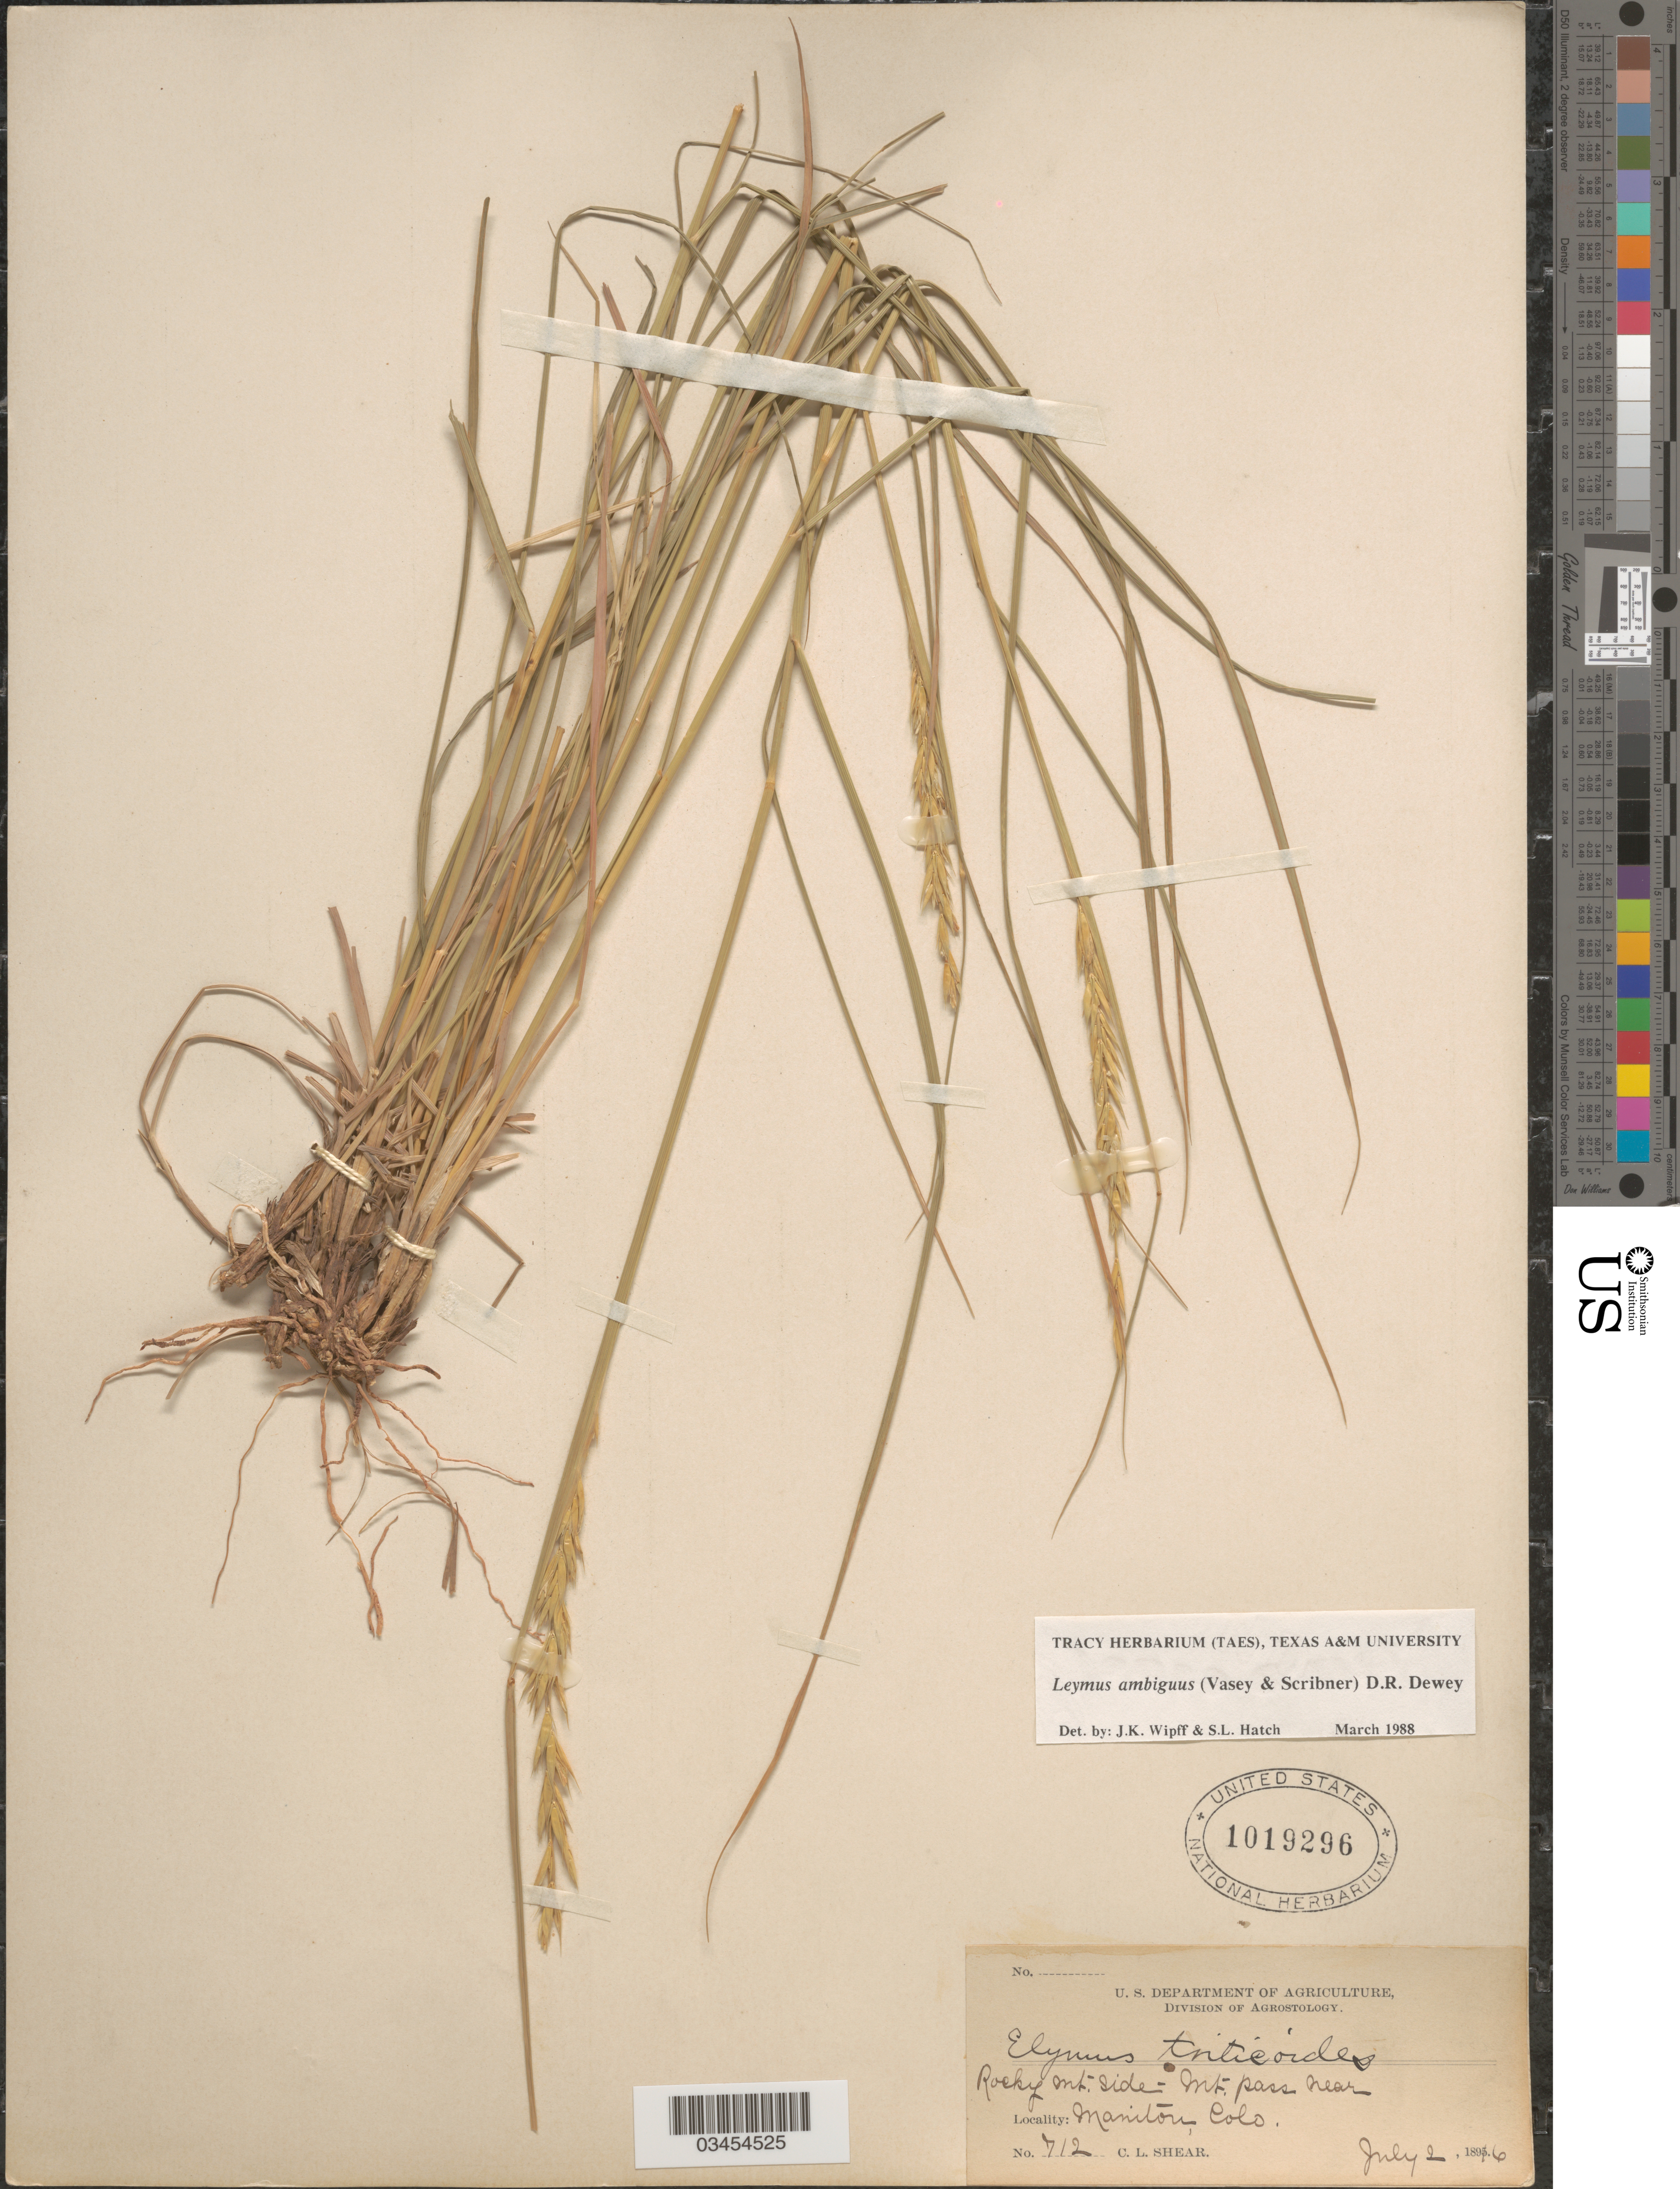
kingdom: Plantae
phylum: Tracheophyta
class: Liliopsida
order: Poales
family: Poaceae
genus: Leymus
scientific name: Leymus ambiguus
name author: (Vasey & Scribn.) Dewey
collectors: C. L. Shear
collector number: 712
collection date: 1896-07-02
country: United States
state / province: Colorado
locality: Rocky Mt. side- Mt. pass near Manitou.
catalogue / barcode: US 1019296